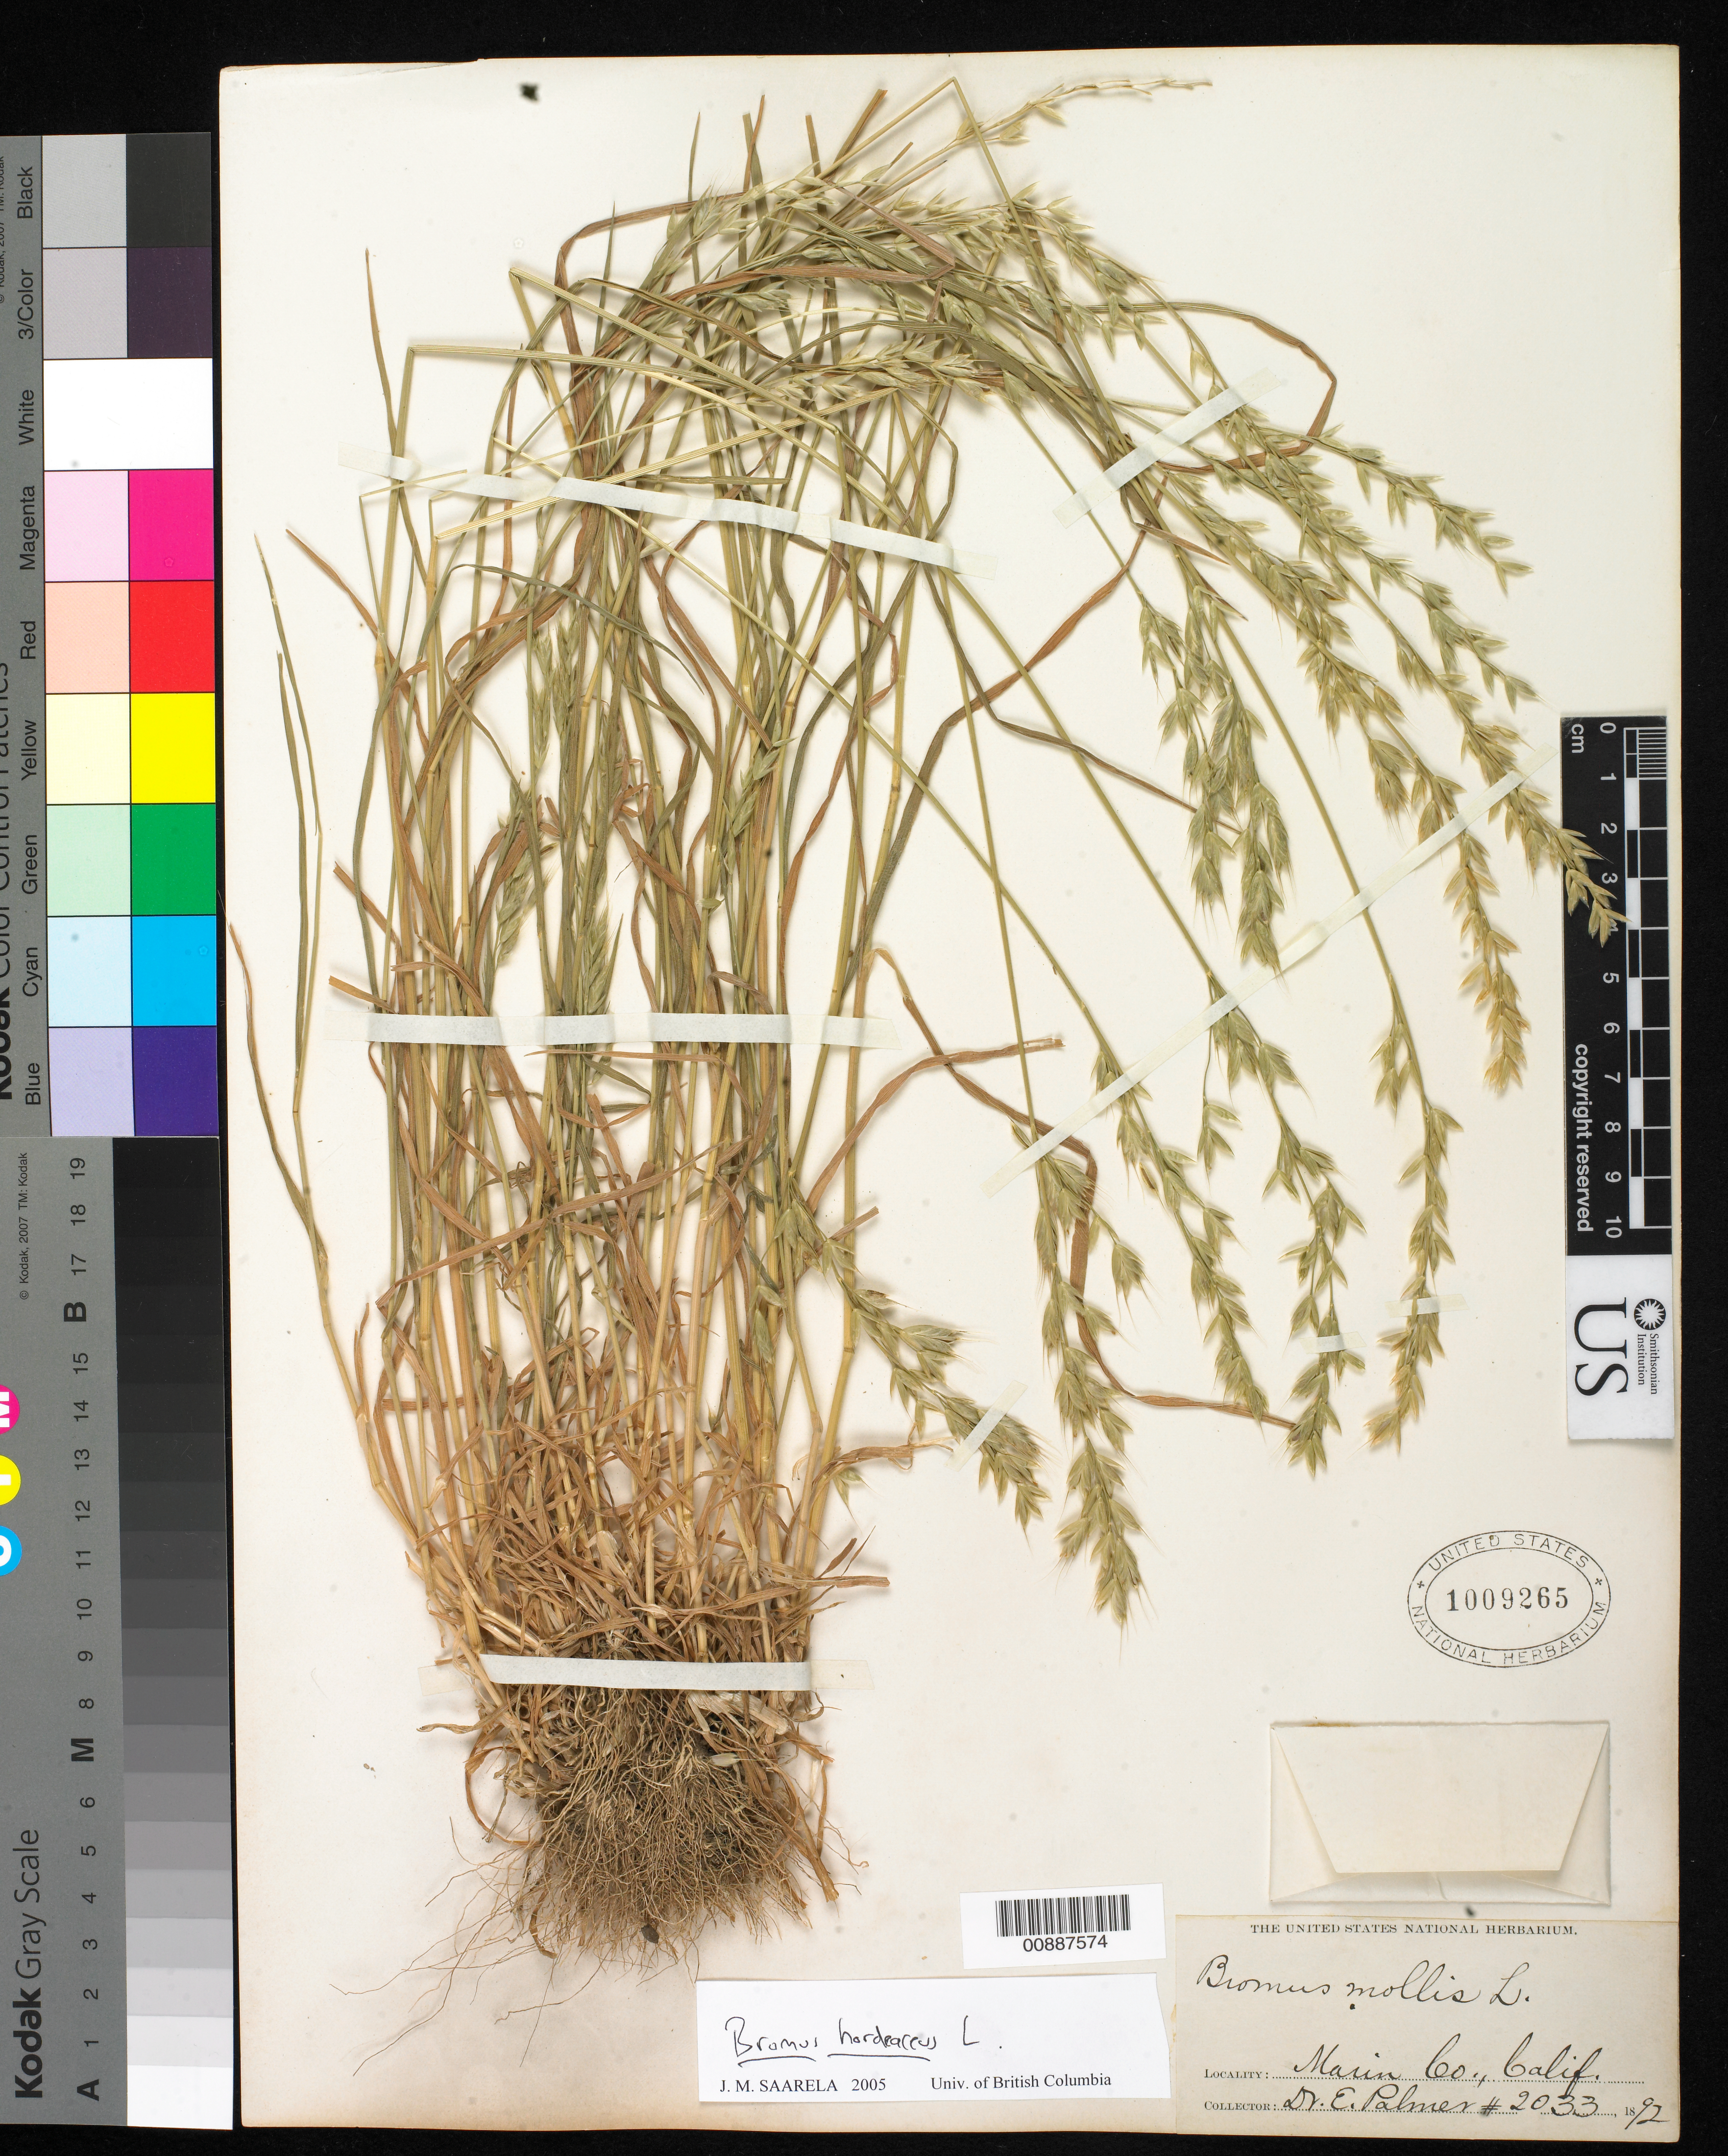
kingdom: Plantae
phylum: Tracheophyta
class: Liliopsida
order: Poales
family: Poaceae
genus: Bromus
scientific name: Bromus hordeaceus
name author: L.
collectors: E. Palmer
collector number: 2033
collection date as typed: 1892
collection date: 1892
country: United States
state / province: California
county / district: Marin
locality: Marin County, California.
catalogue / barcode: US 1009265